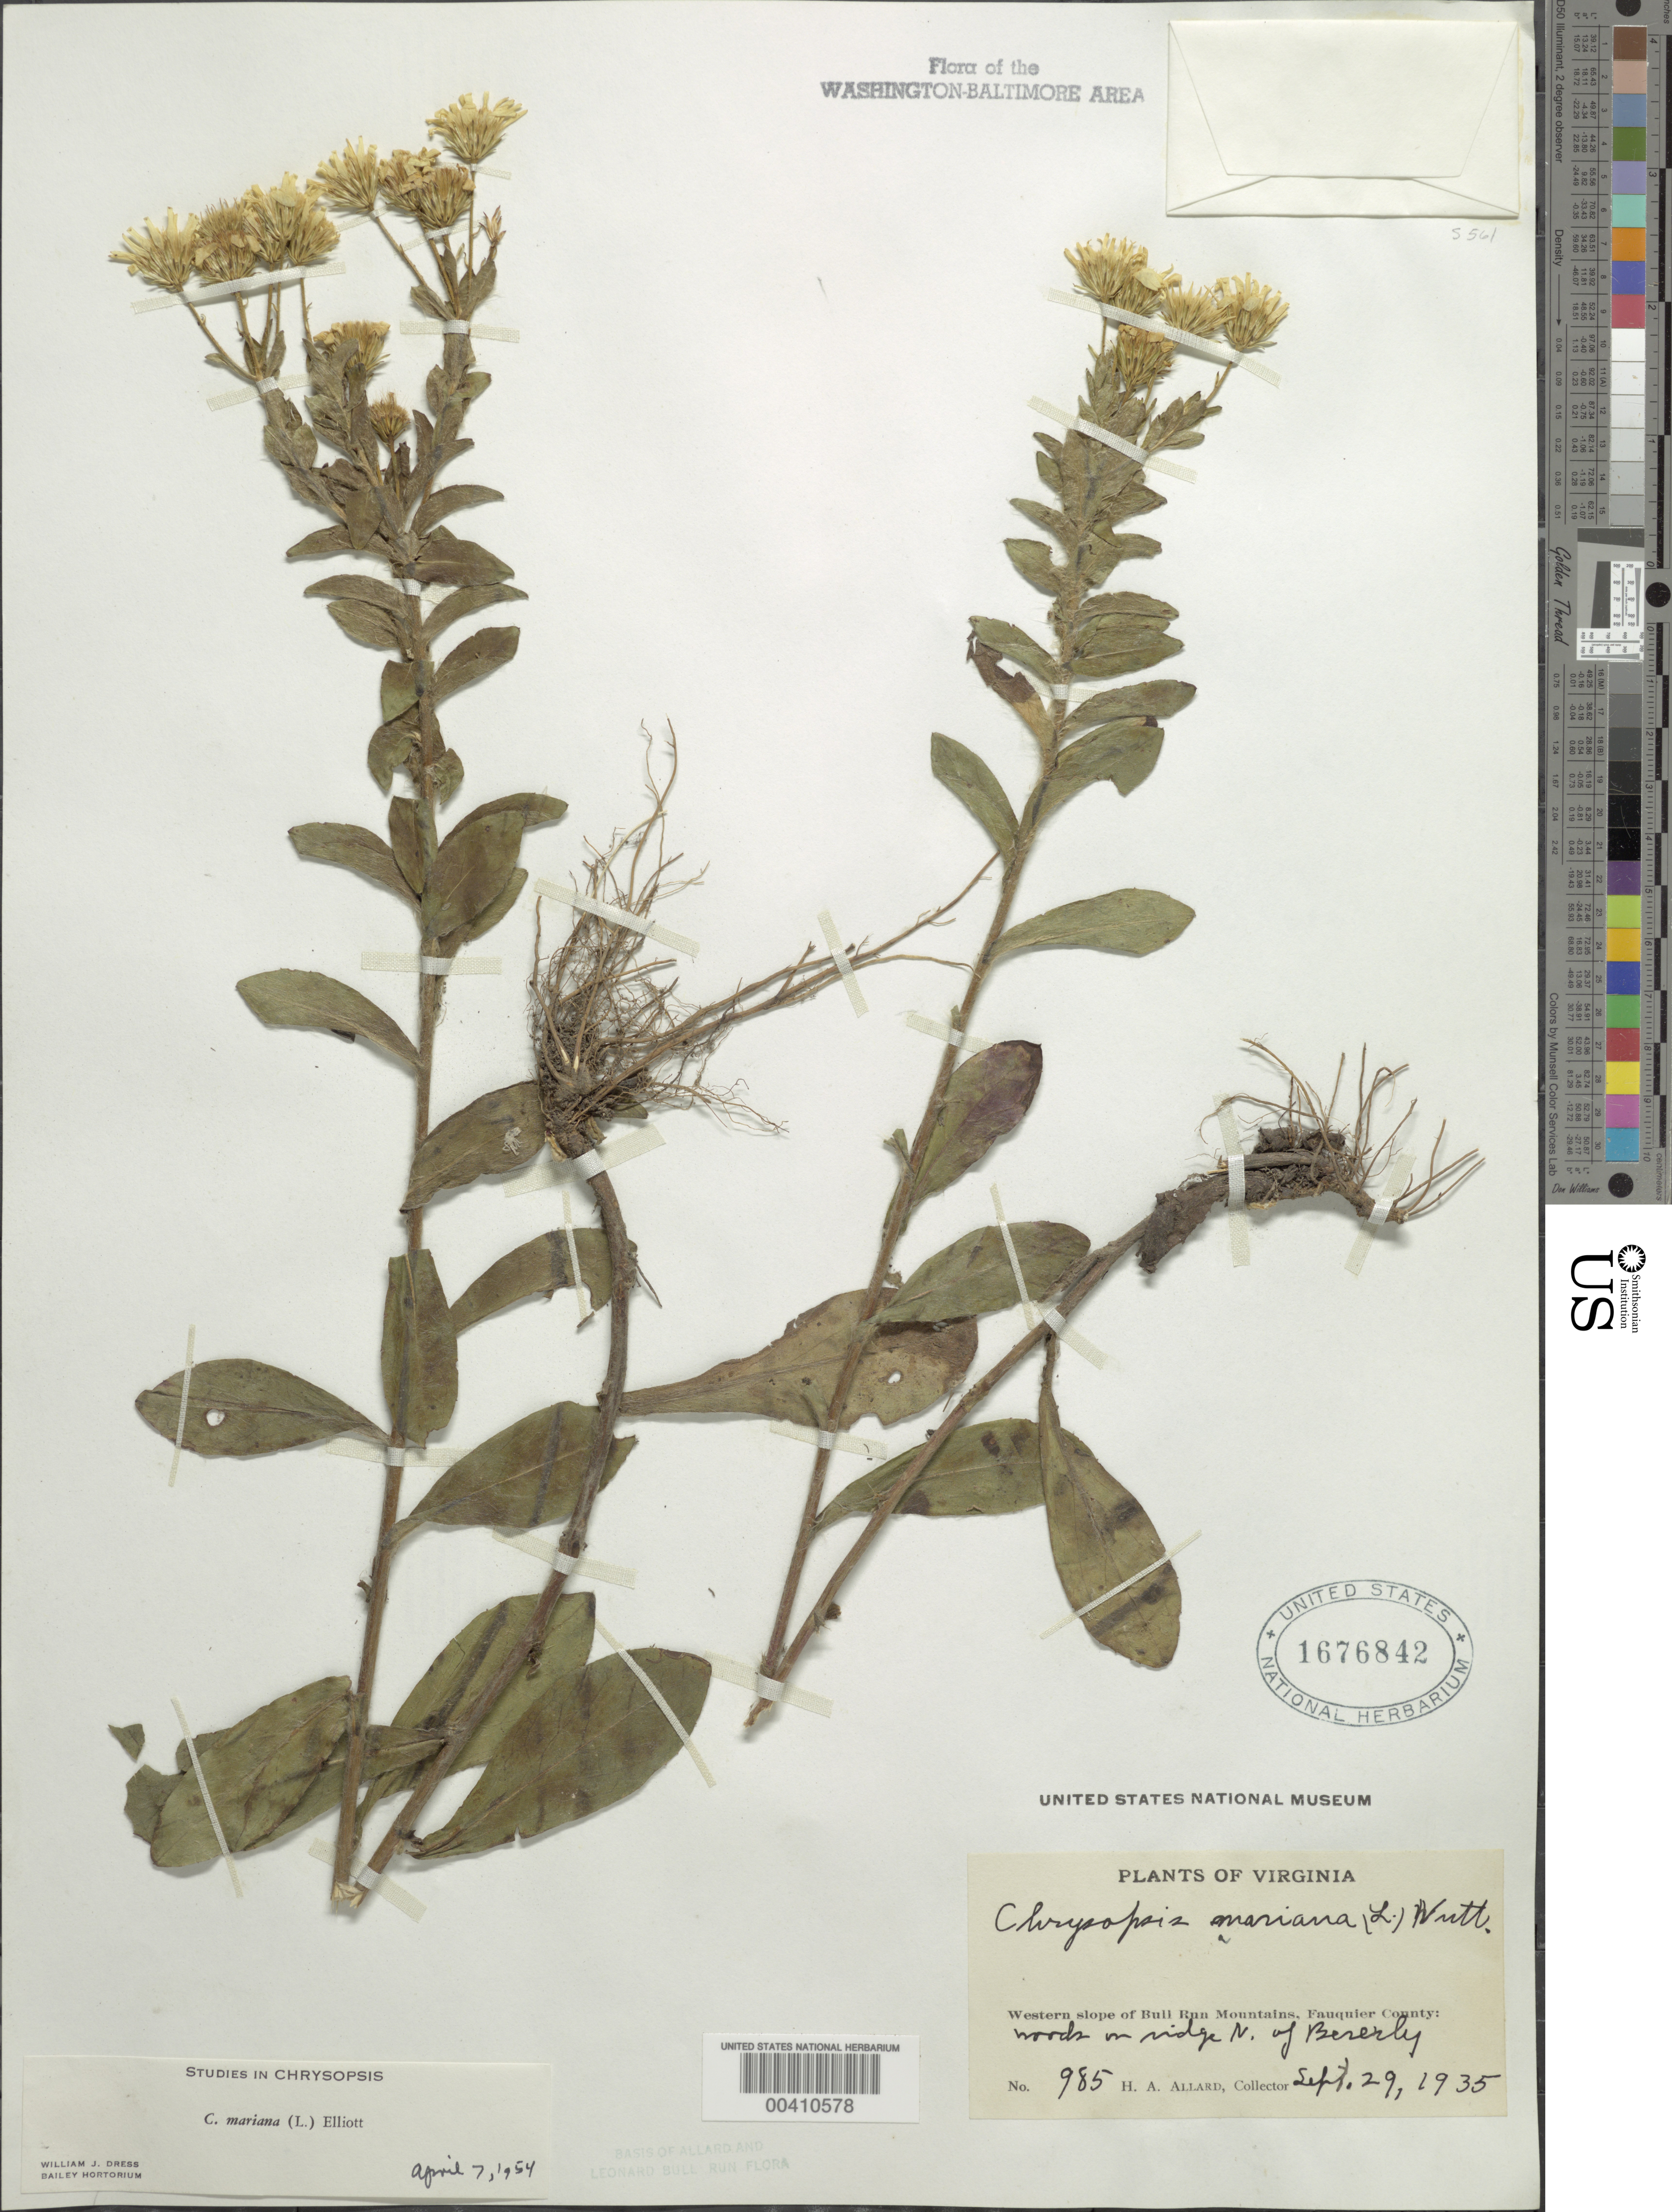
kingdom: Plantae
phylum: Tracheophyta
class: Magnoliopsida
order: Asterales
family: Asteraceae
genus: Chrysopsis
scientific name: Chrysopsis mariana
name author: (L.) Elliott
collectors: H. A. Allard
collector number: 985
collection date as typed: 29 Sep 1935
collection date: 1935-09-29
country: United States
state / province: Virginia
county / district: Fauquier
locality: N of Beverley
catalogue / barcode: US 1676842